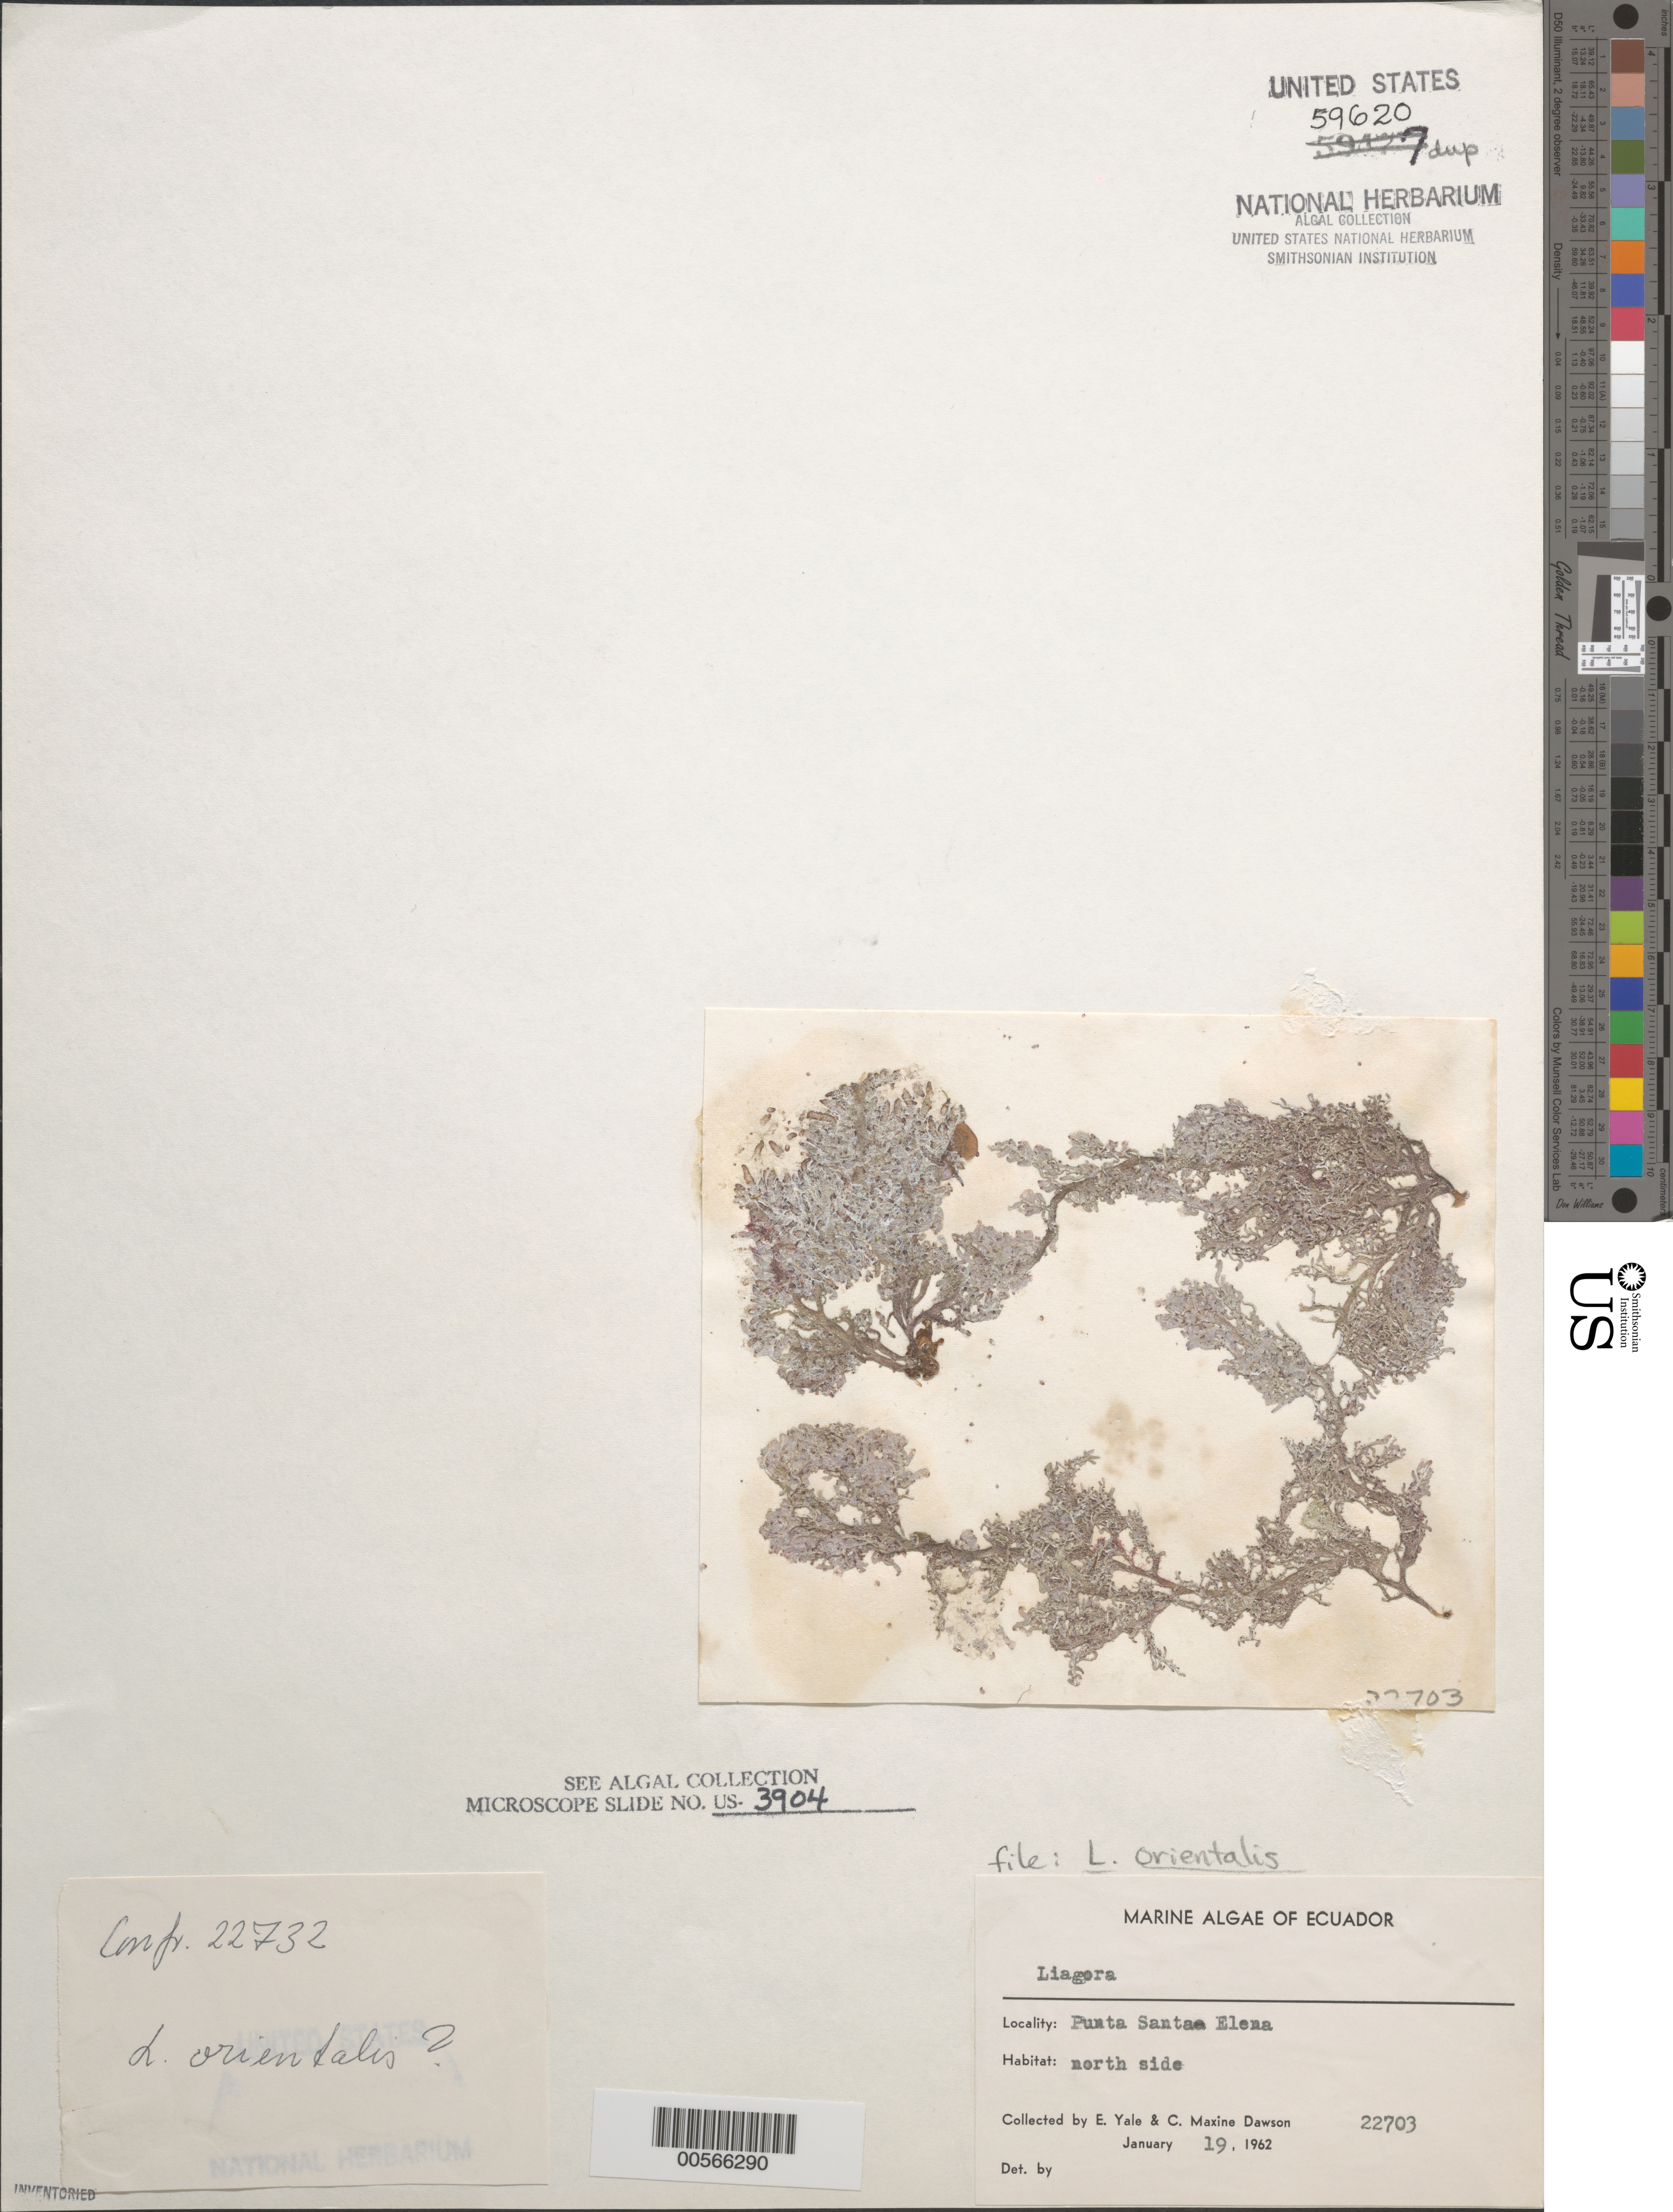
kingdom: Plantae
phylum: Rhodophyta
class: Florideophyceae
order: Nemaliales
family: Liagoraceae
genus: Izziella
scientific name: Izziella orientalis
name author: (J. Agardh) Huisman & Schils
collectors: E. Y. Dawson & C. M. Dawson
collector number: EYD 22703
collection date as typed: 19 Jan 1962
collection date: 1962-01-19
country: Ecuador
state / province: Guayas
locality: Punta Santa Elena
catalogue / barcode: US 59620